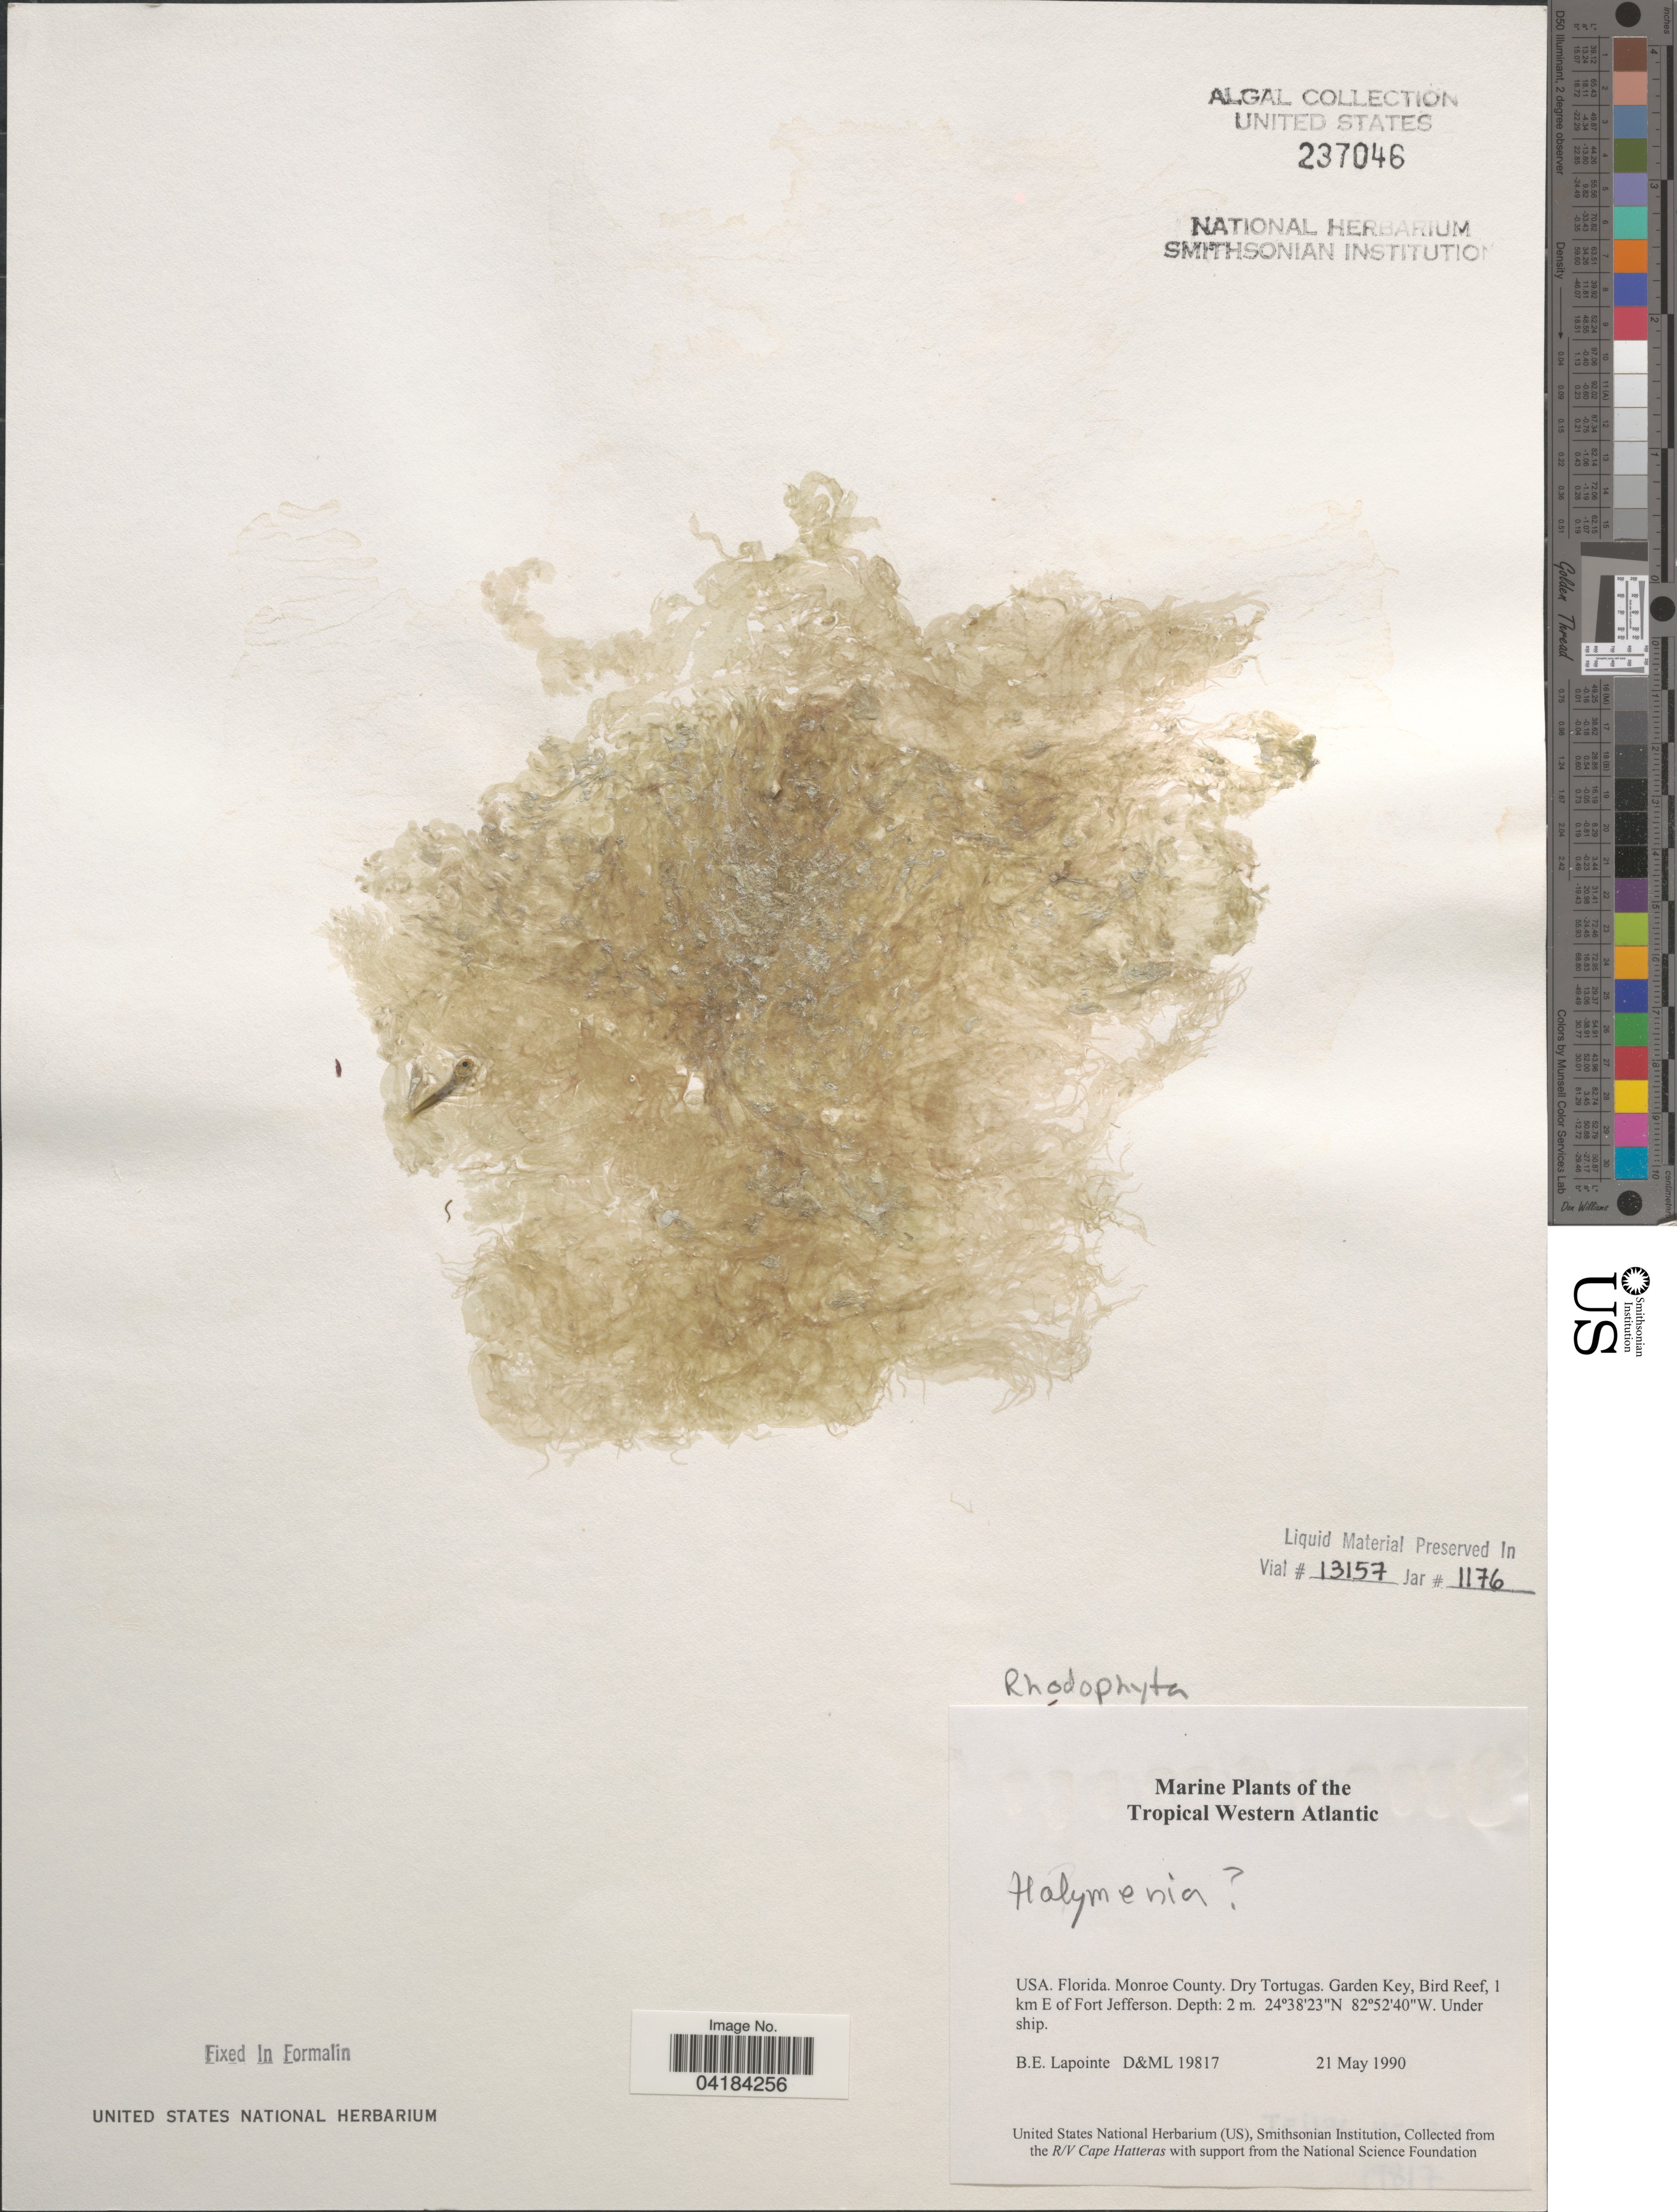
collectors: B. Lapointe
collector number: D&ML19817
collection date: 1990-05-21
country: United States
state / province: Florida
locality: The Tropical Western Atlantic. Monroe County. Dry Tortugas. Garden Key, Bird Reef, 1 km E of Fort Jefferson.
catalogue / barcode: US 237046